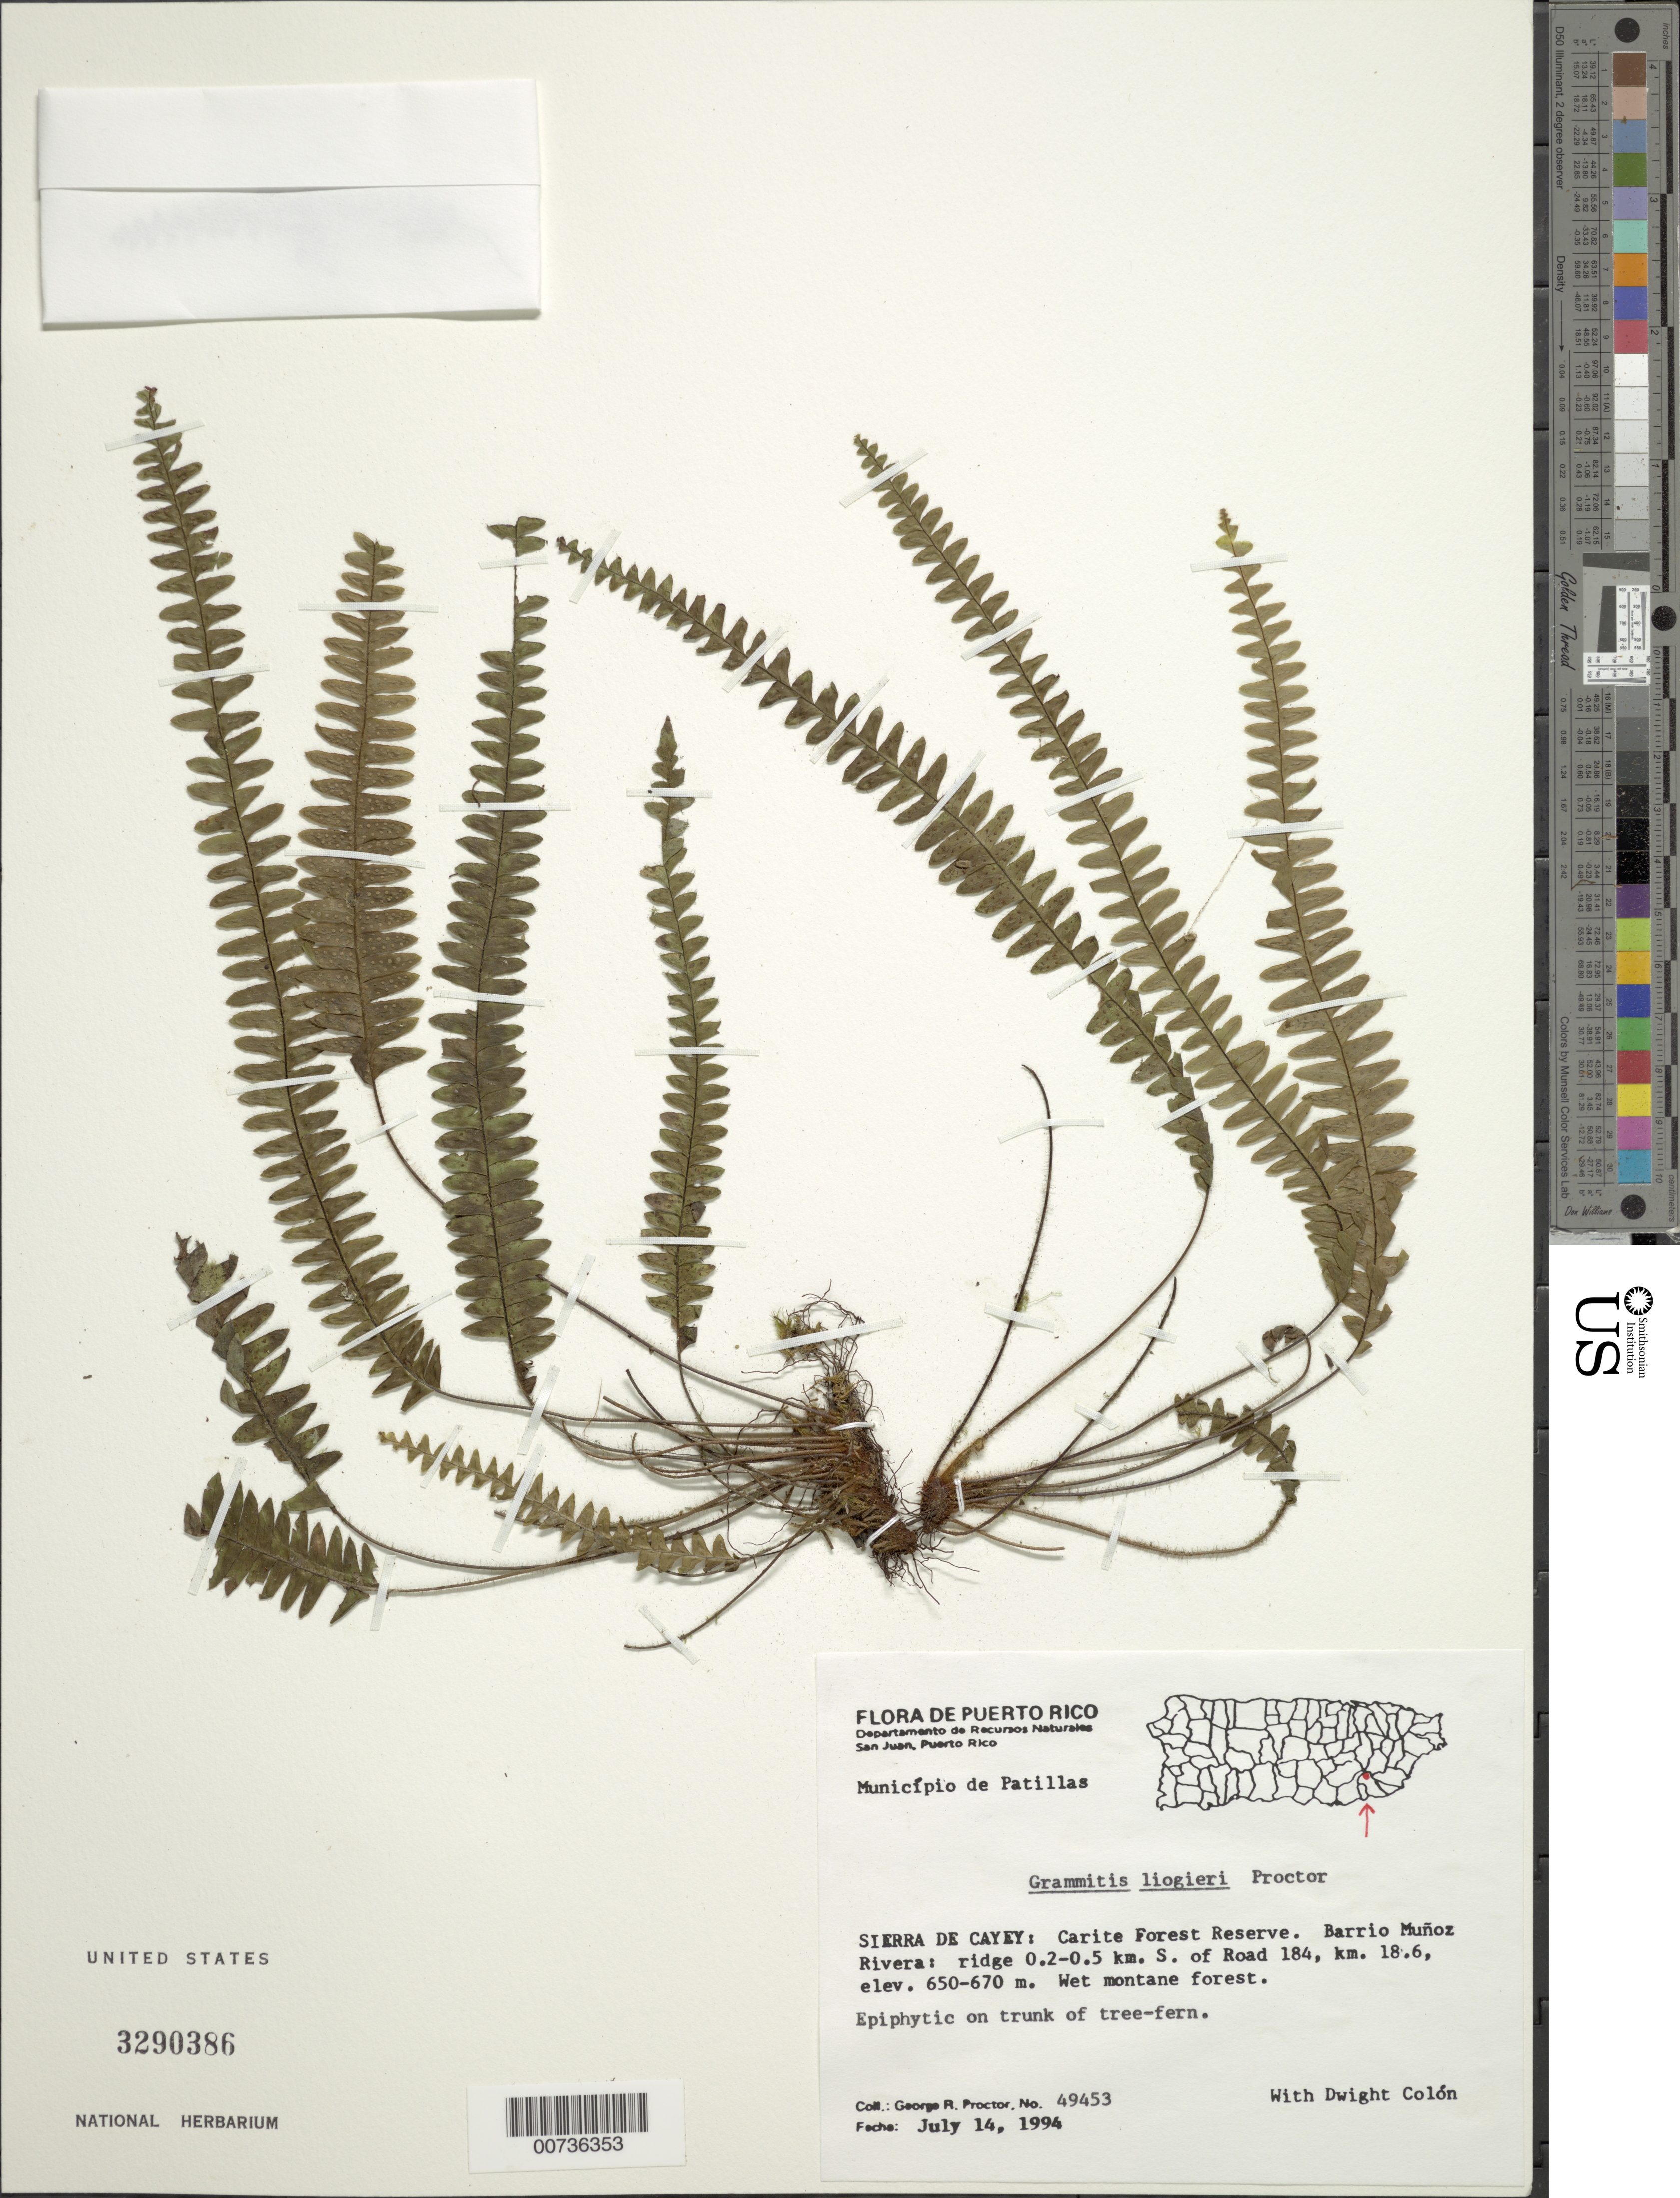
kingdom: Plantae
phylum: Tracheophyta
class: Polypodiopsida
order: Polypodiales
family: Polypodiaceae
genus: Terpsichore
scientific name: Terpsichore liogieri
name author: (Proctor) A.R. Sm.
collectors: G. R. Proctor & D. Colón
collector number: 49453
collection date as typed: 14 Jul 1994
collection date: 1994-07-14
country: Puerto Rico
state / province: Río Grande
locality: Sierra de Cayey: Carite Forest Reserve. Barrio Muñoz Rivera: ridge 0.2-0.5 km S of road 184, km 18.6. Wet montane forest. Municipio de Patillas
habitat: Epiphytic on trunk of tree-fern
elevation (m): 650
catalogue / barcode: US 3290386